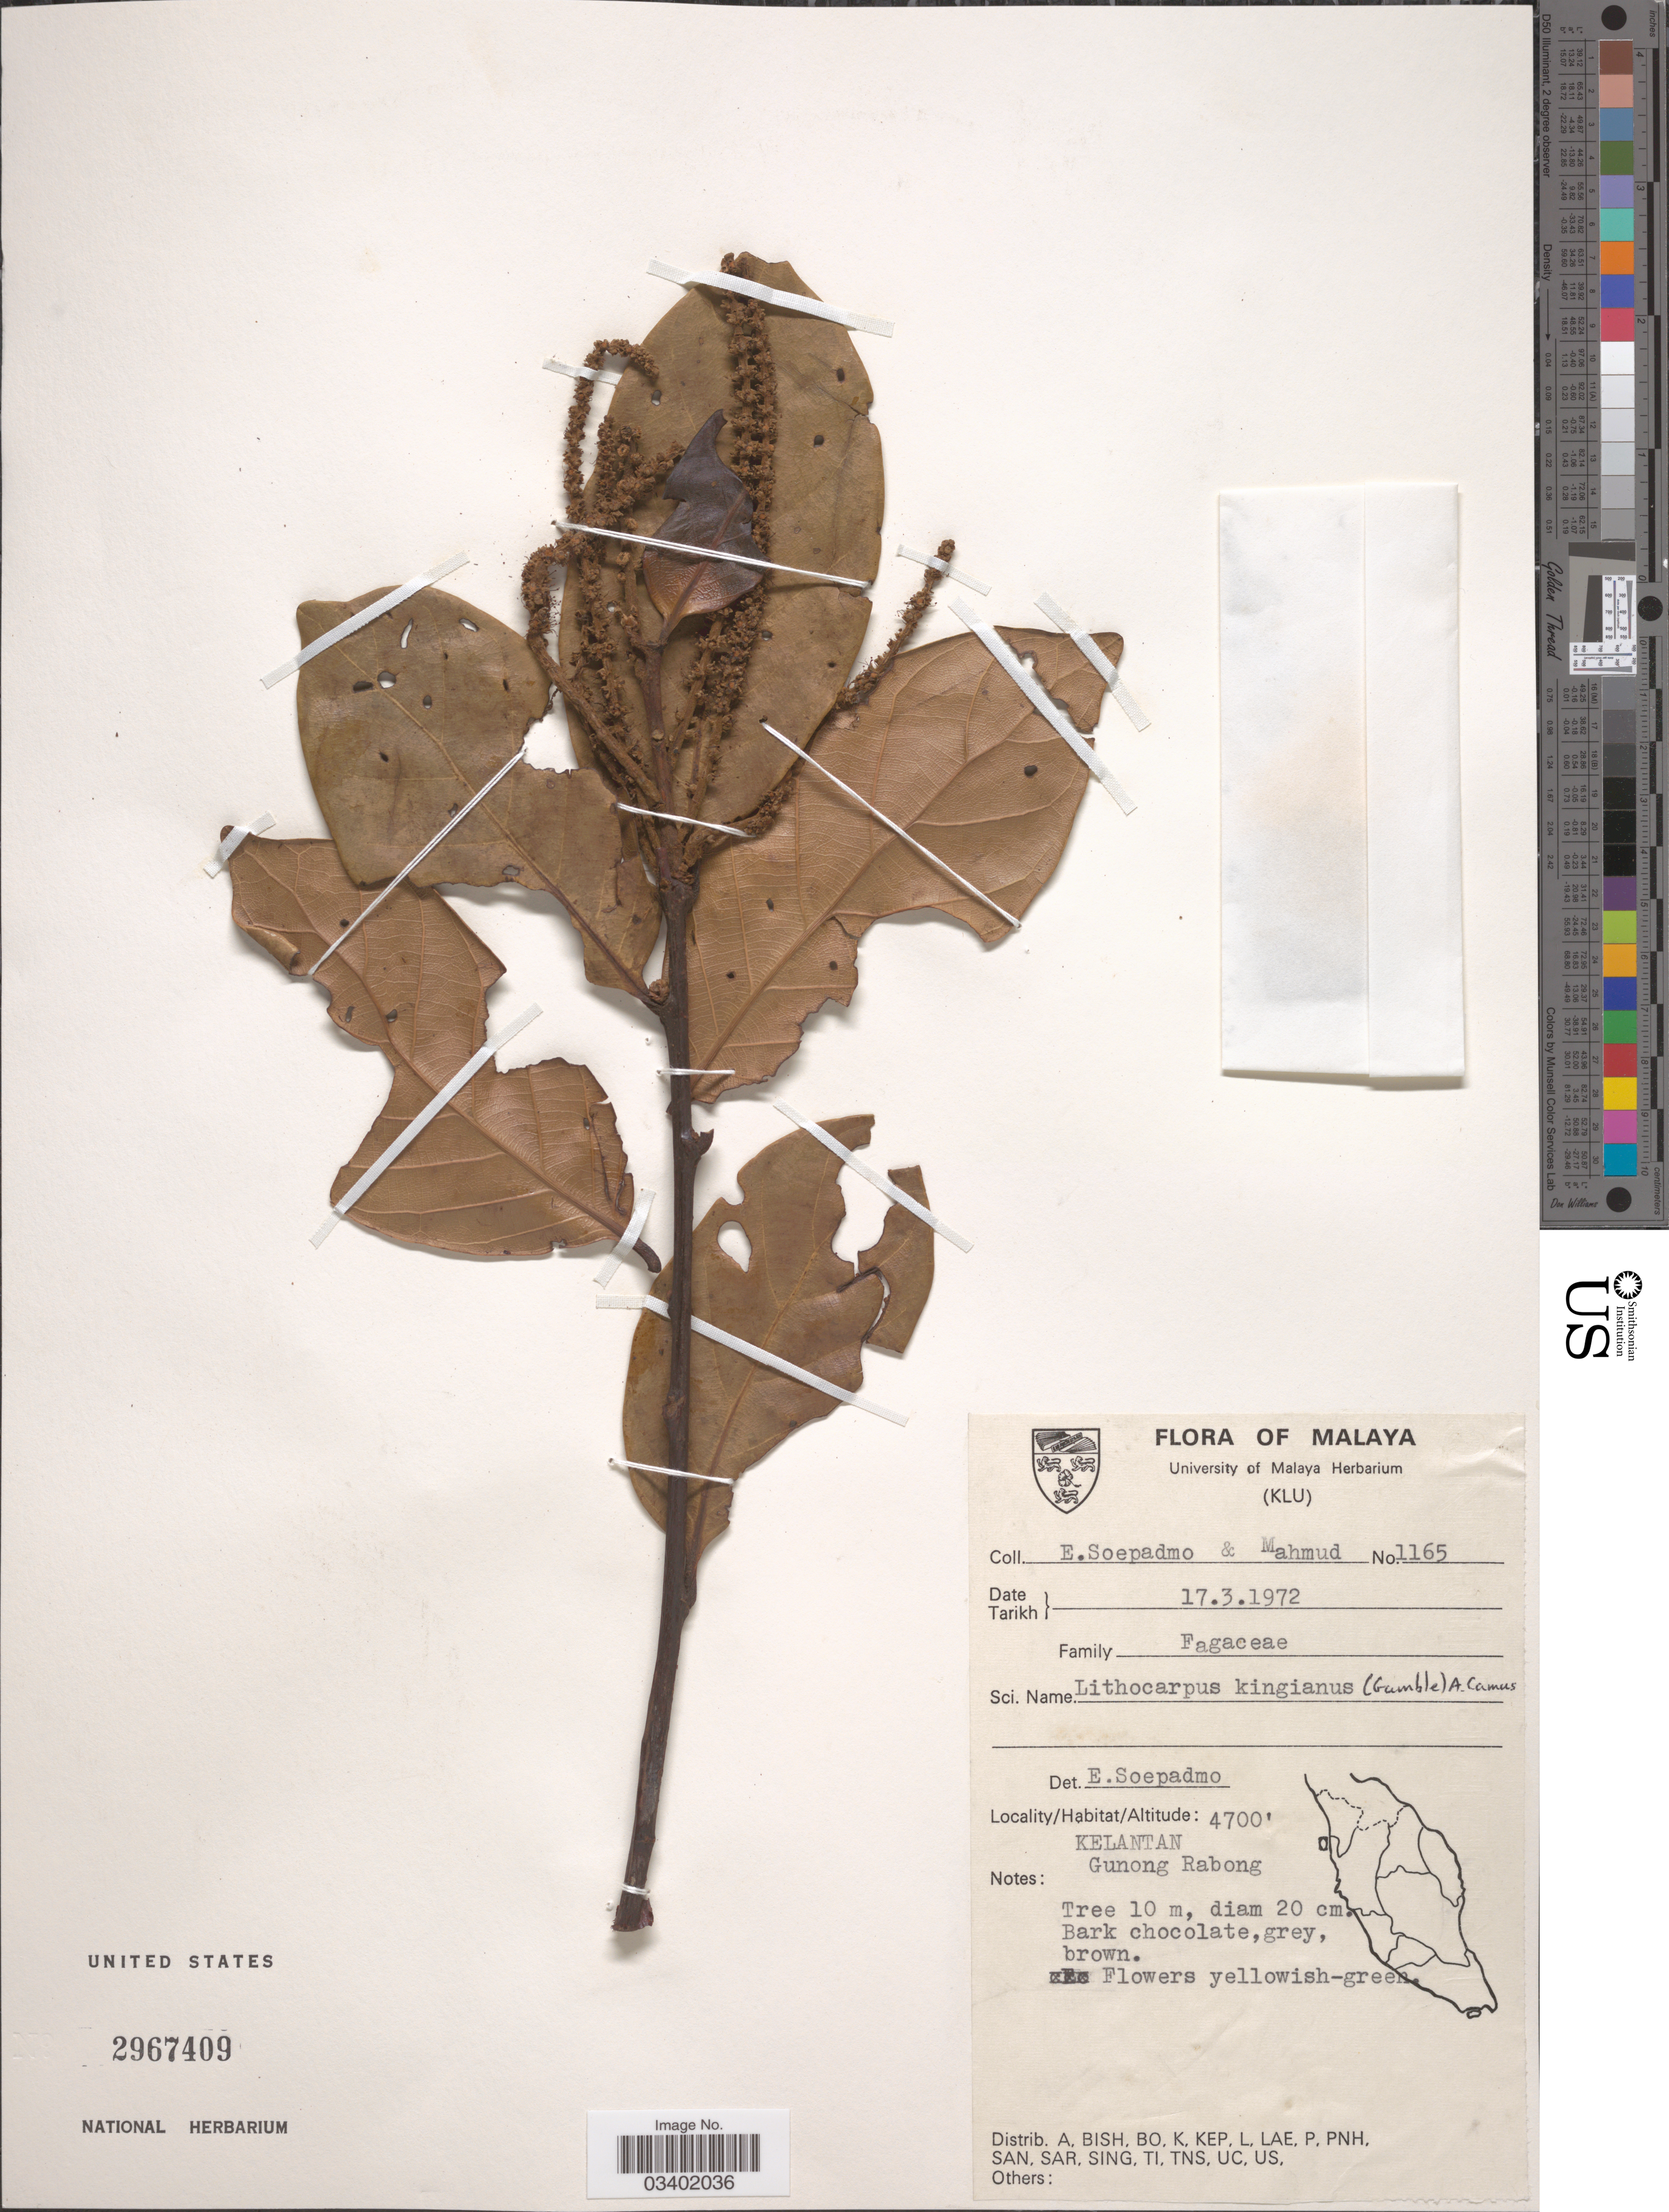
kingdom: Plantae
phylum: Tracheophyta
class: Magnoliopsida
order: Fagales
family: Fagaceae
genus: Lithocarpus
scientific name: Lithocarpus kingianus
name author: (Gamble) A. Camus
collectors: E. Soepadmo & -. Mahmud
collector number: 1165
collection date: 1972-03-17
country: Malaysia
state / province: Kelantan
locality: Malaya. Gunong Rabong.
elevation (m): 1433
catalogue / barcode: US 2967409